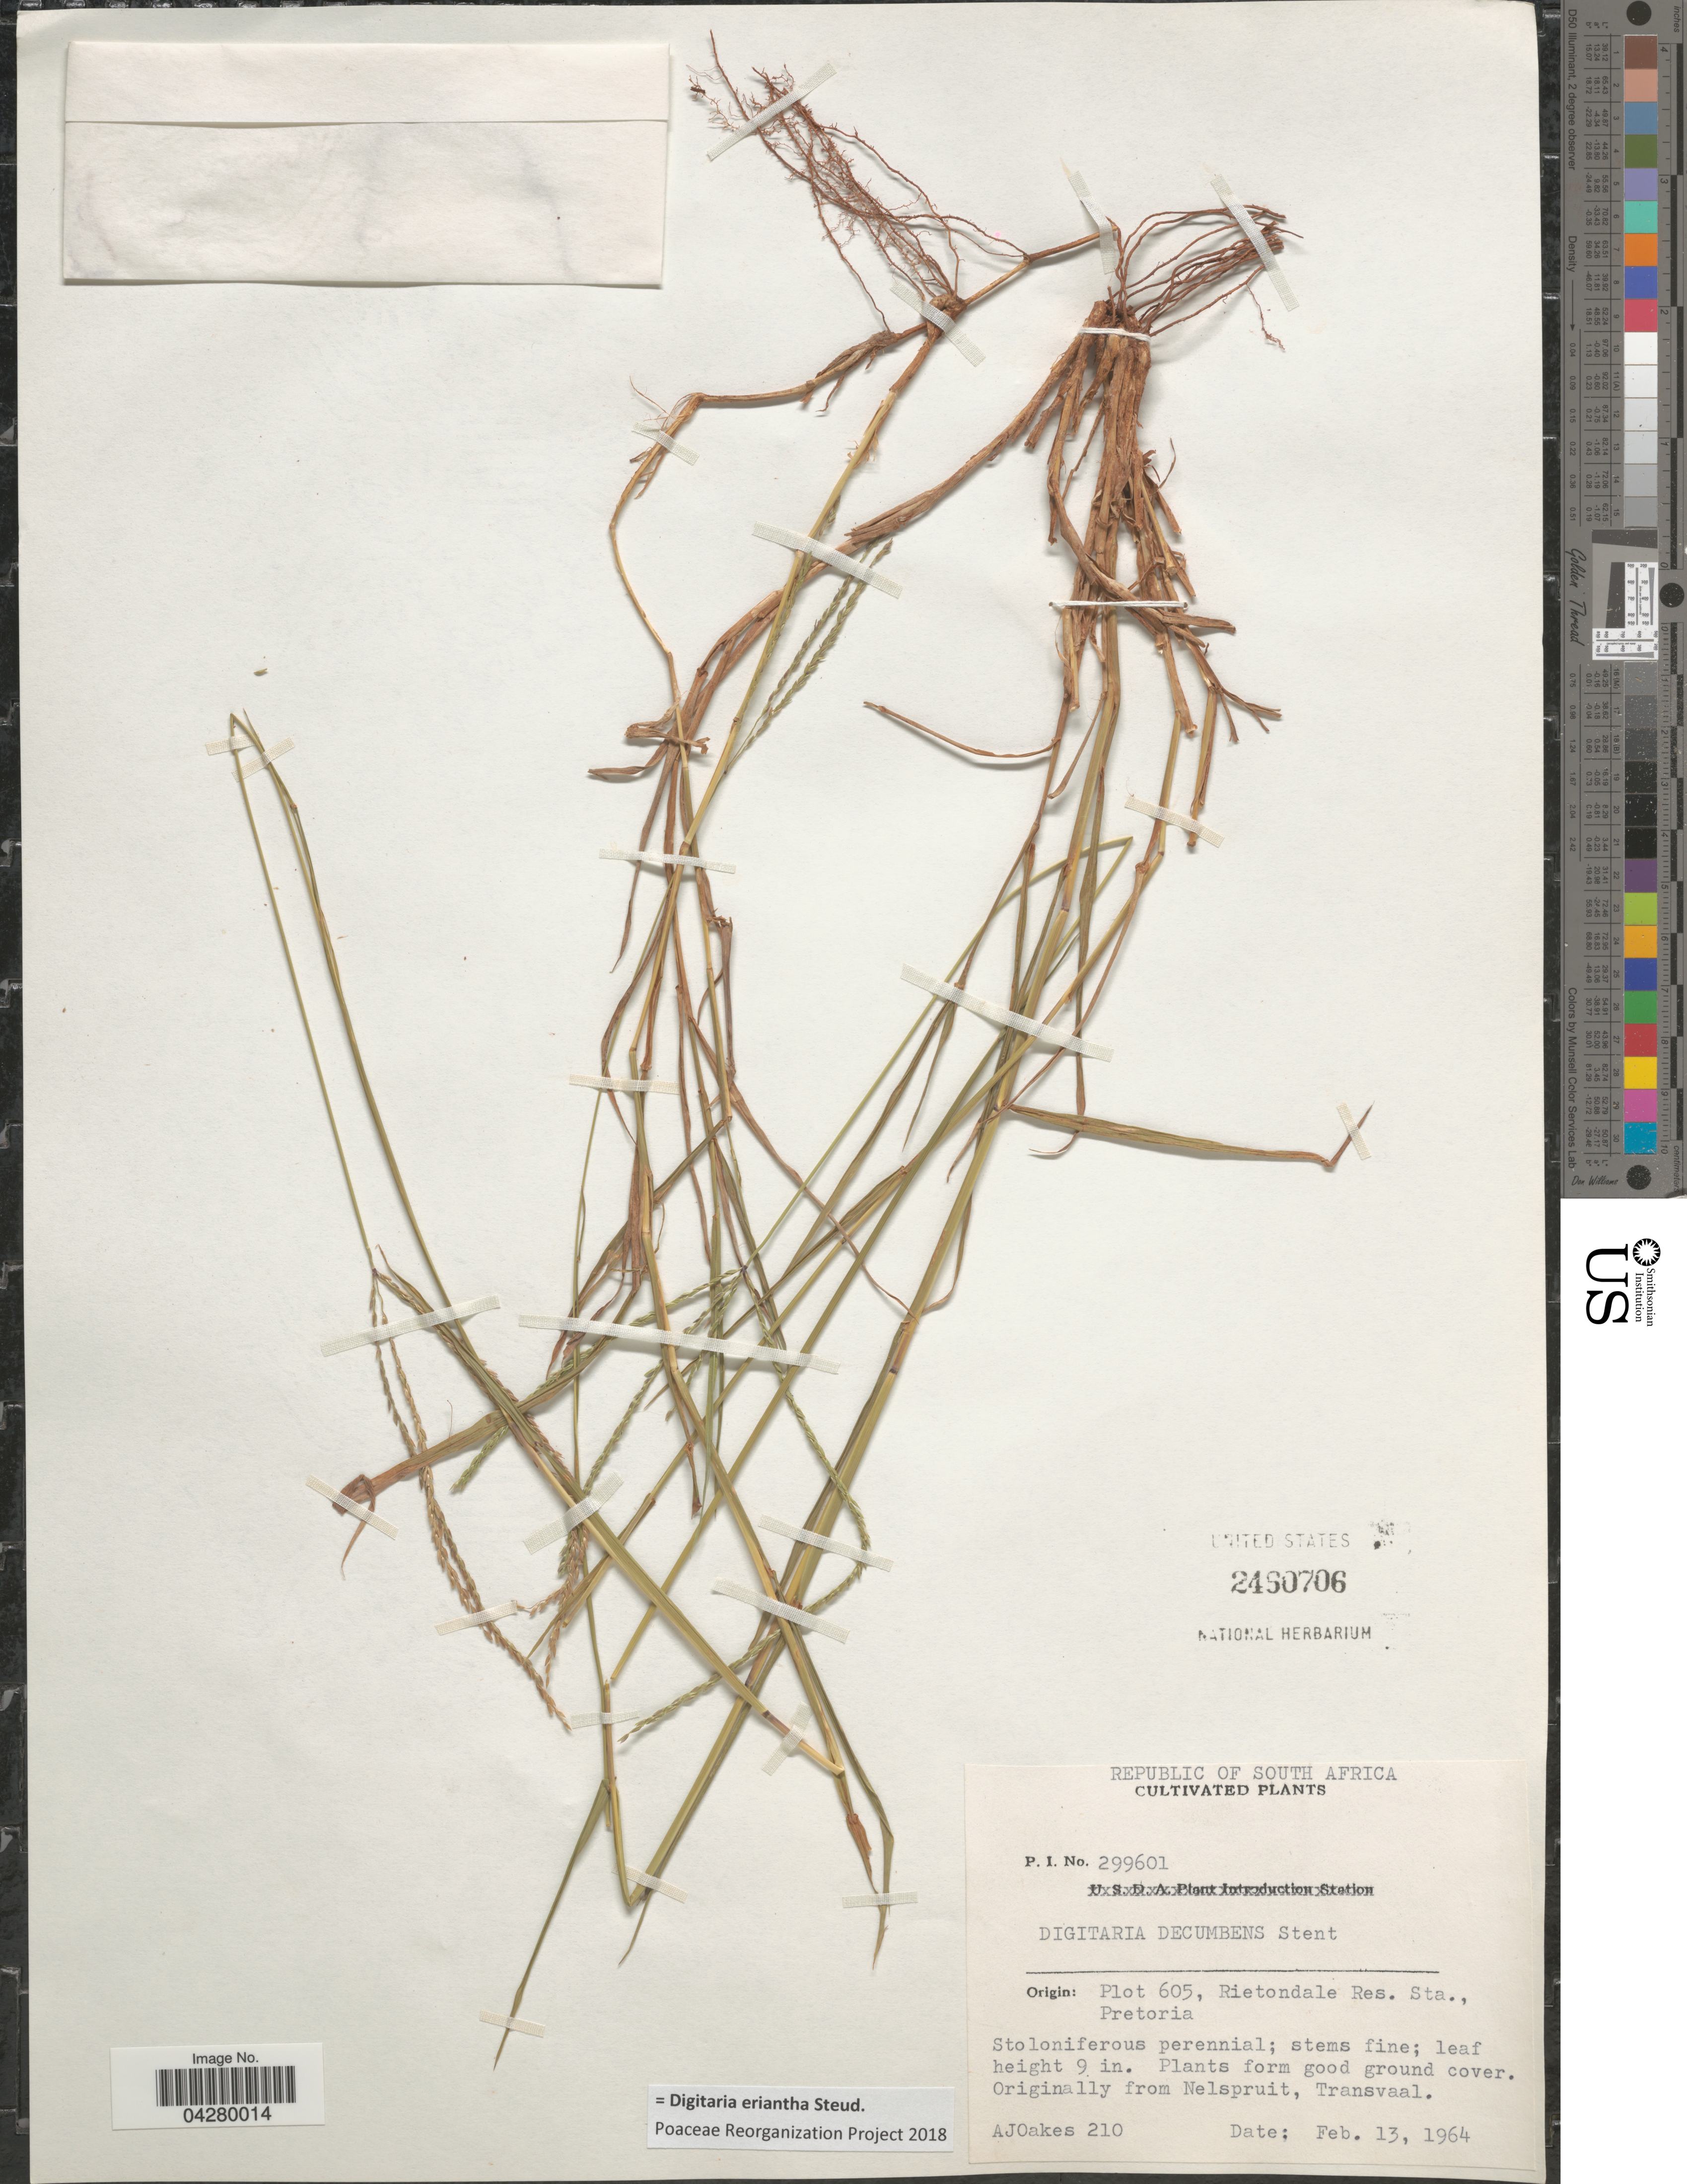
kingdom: Plantae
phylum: Tracheophyta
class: Liliopsida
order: Poales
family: Poaceae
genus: Digitaria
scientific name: Digitaria eriantha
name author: Steud.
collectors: A. Oakes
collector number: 210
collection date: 1964-02-13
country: South Africa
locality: Republic of South Africa.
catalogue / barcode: US 2450706